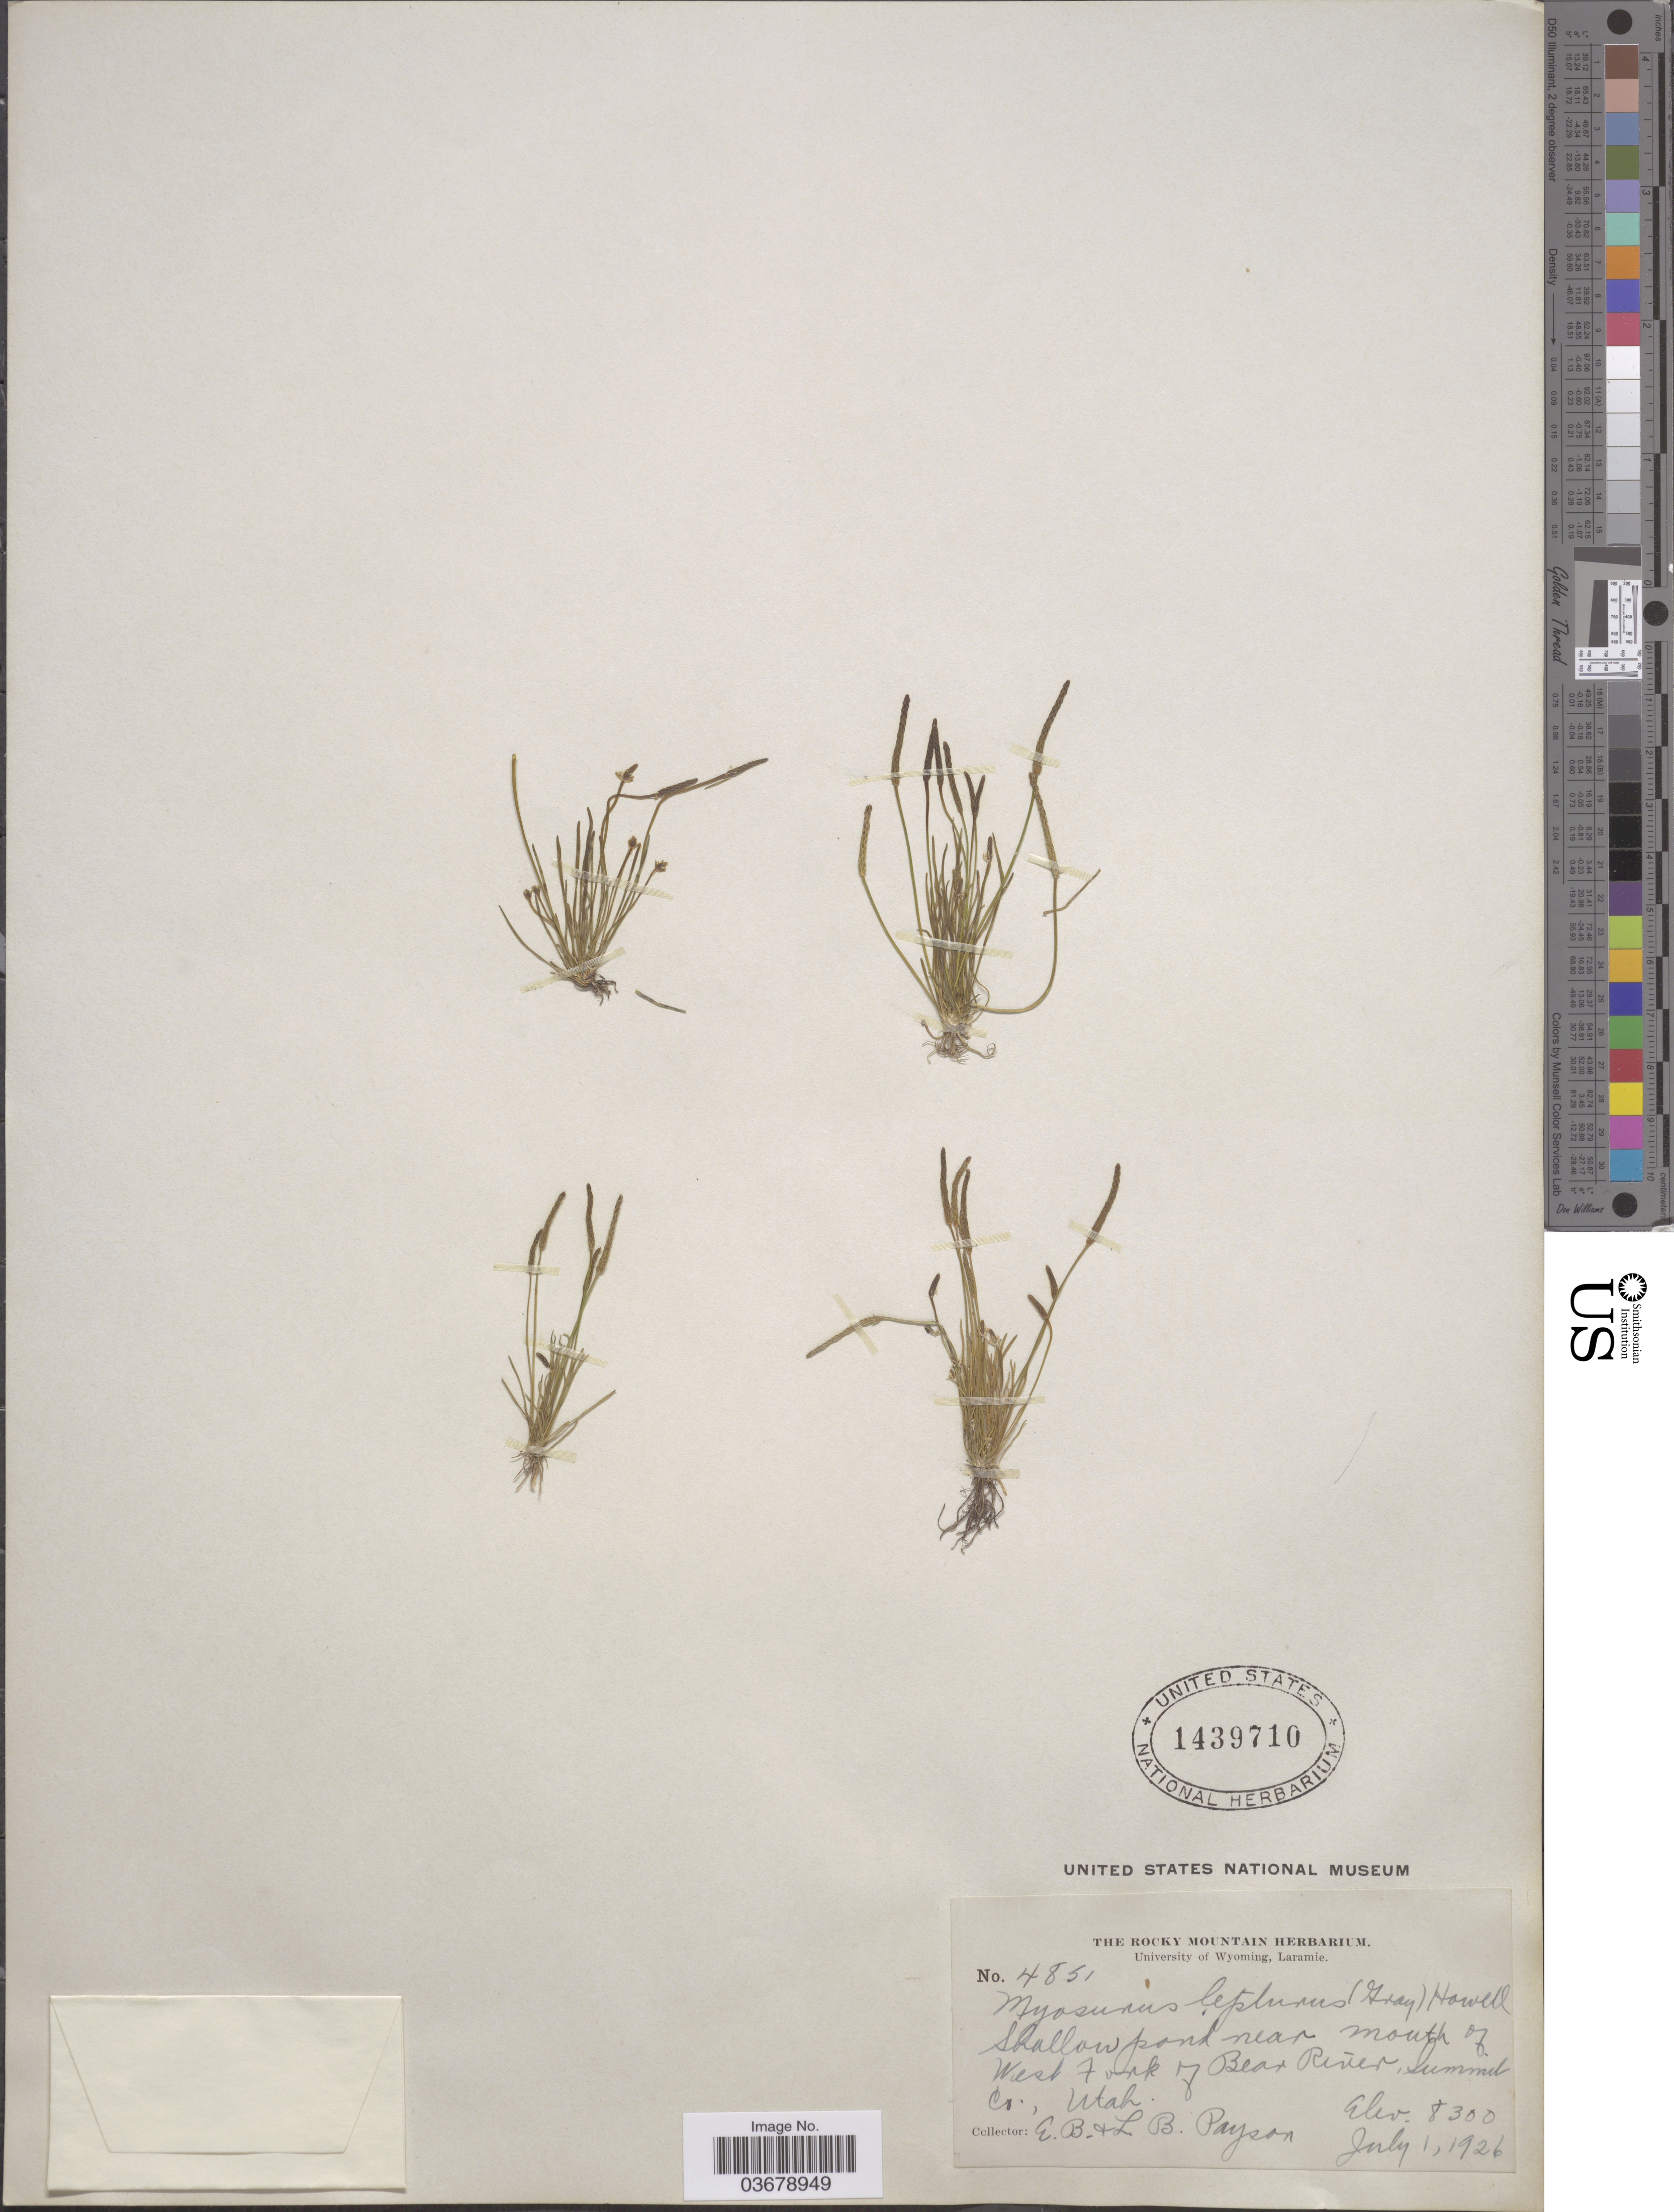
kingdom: Plantae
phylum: Tracheophyta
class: Magnoliopsida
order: Ranunculales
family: Ranunculaceae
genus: Myosurus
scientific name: Myosurus lepturus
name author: (A. Gray) Howell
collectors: E. B. Payson & L. Payson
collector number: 4851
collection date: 1926-07-01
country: United States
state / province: Utah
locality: Shallow pond near mouth of West Fork of Bear River, Summit Co.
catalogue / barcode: US 1439710